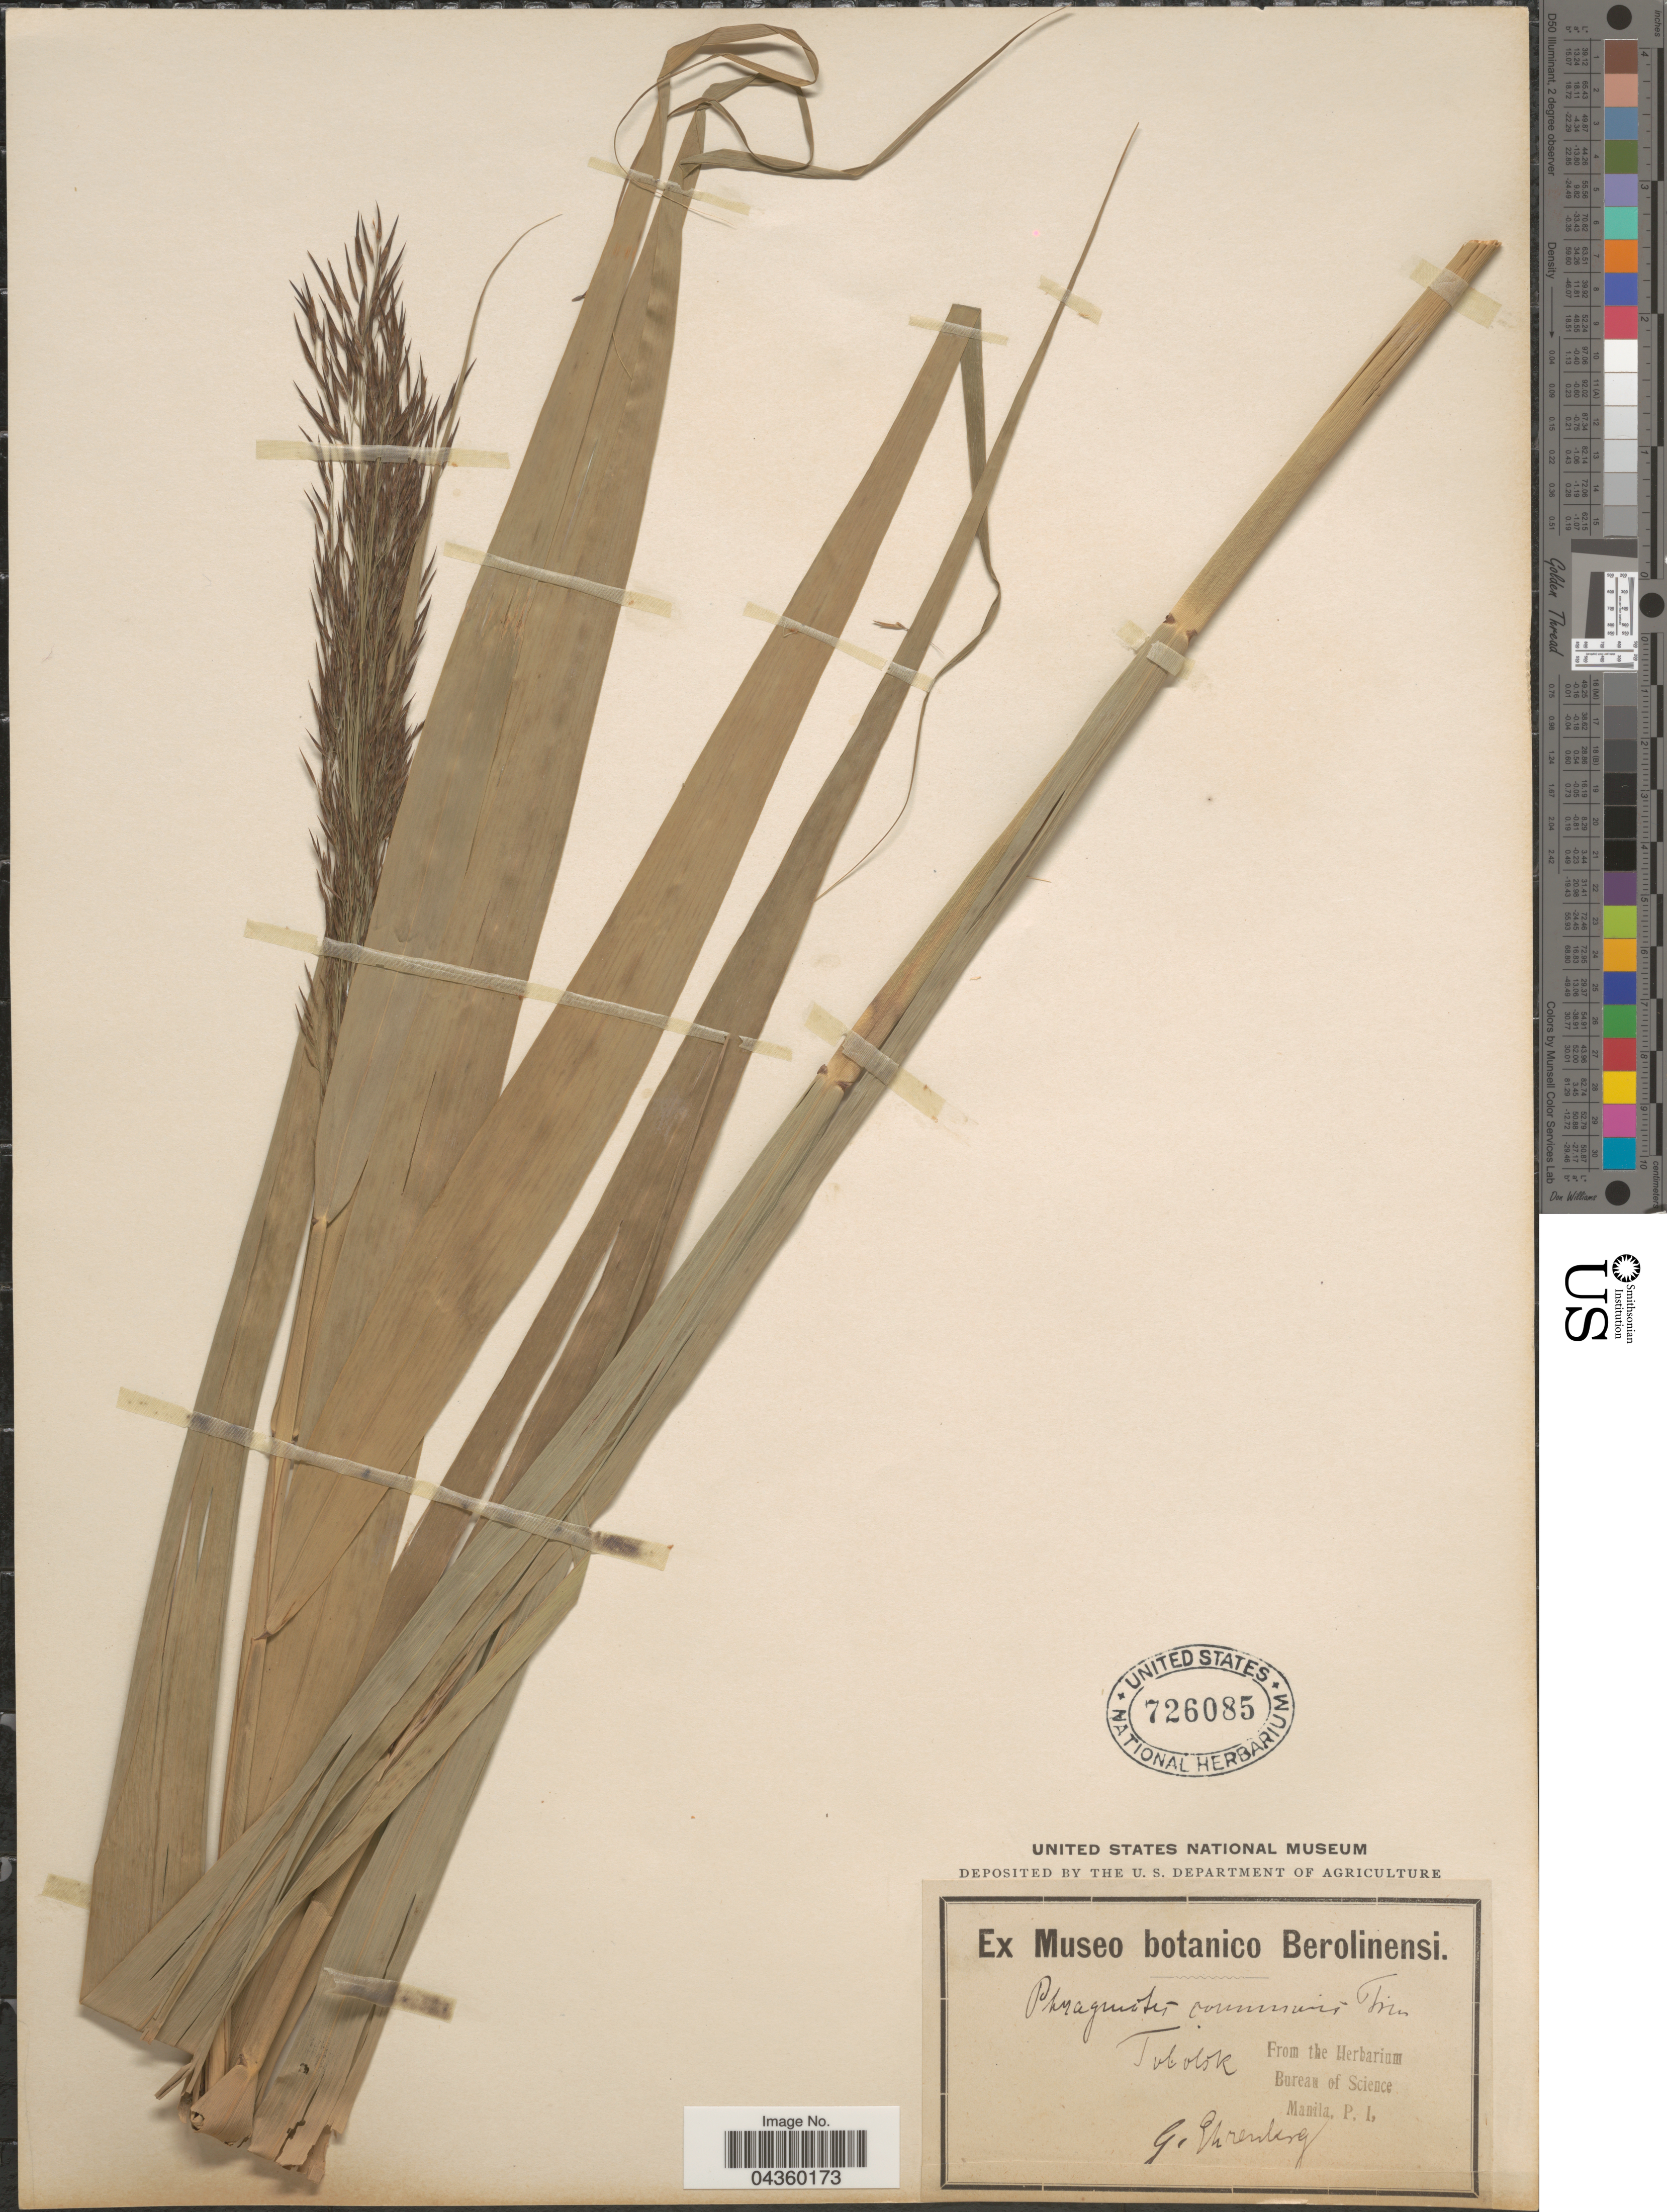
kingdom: Plantae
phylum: Tracheophyta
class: Liliopsida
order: Poales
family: Poaceae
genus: Phragmites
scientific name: Phragmites australis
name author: (Cav.) Trin. ex Steud.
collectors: G. Ehrenberg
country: Russian Federation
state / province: Tyumen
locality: Tobolsk.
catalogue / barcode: US 726085